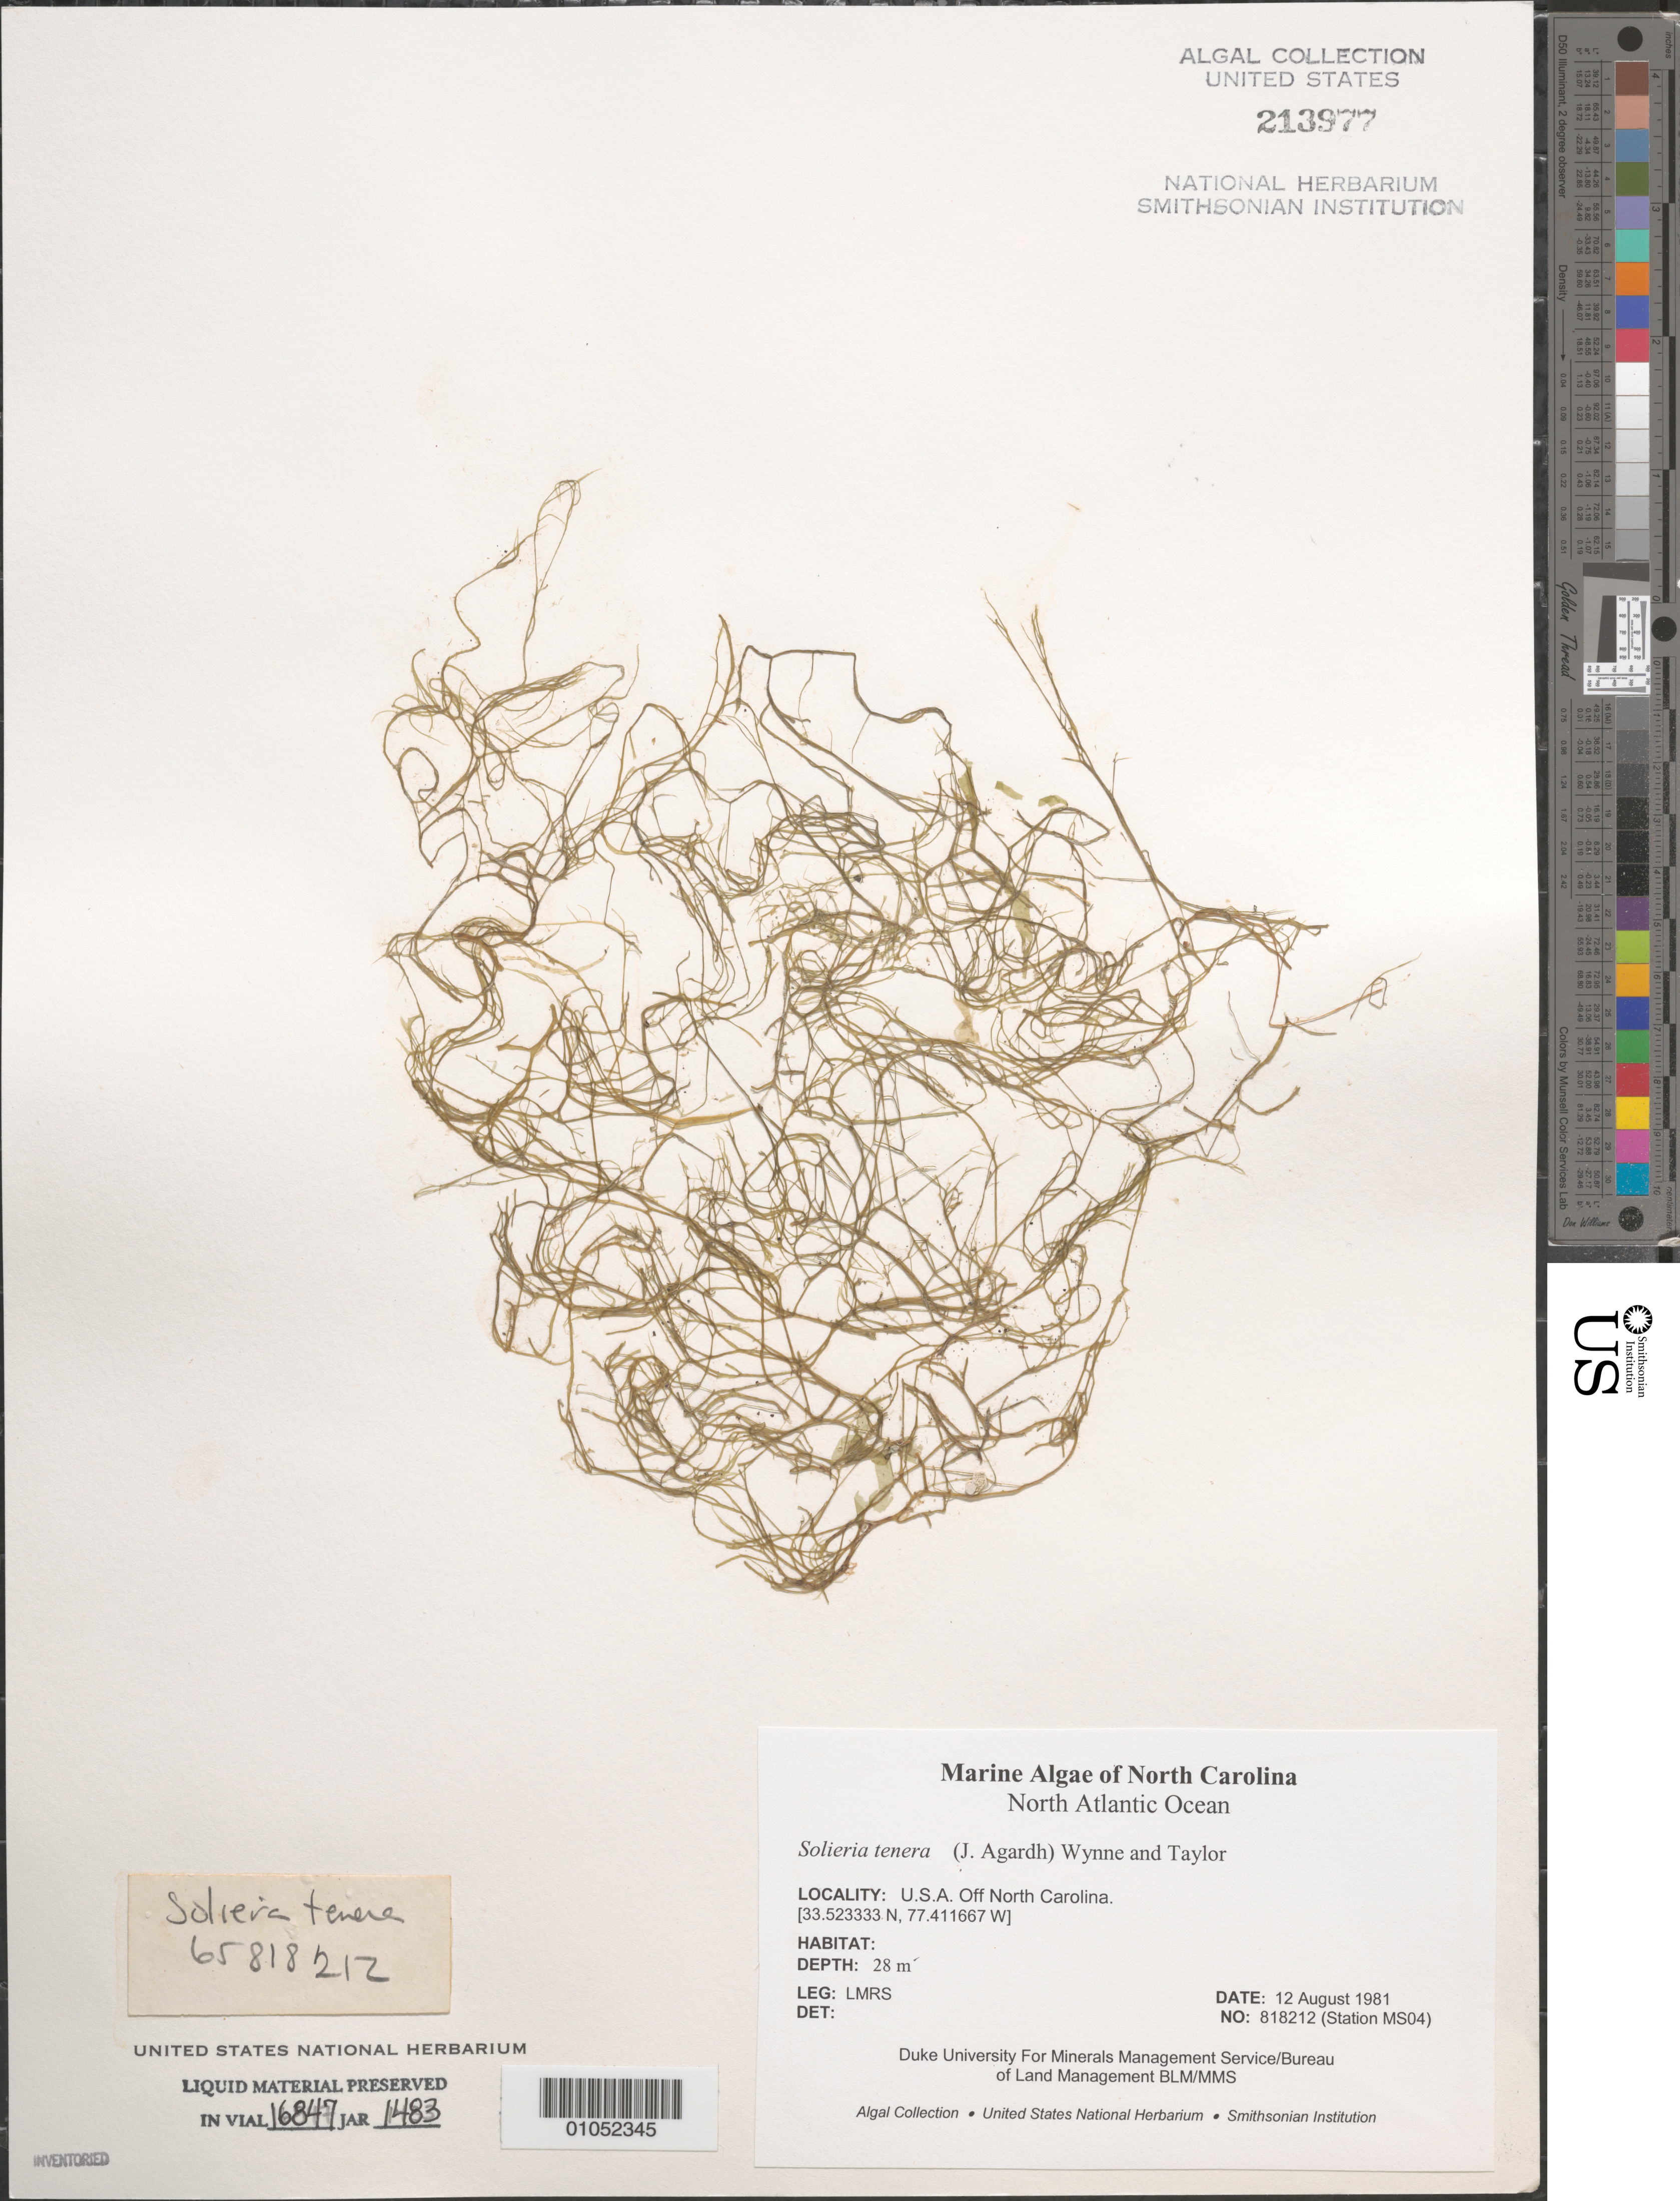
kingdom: Plantae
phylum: Rhodophyta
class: Florideophyceae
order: Gigartinales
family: Solieriaceae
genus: Solieria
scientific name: Solieria filiformis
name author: (Kütz.) P.W. Gabrielson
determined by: Algae name updating Project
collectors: LMRS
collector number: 818212 (Station MS04)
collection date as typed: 12 Aug 1981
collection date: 1981-08-12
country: United States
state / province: North Carolina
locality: North Atlantic Ocean off North Carolina coast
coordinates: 33.523333 N; 33.523333 N, 77.411667 W; 77.4116667 W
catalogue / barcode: US 213977